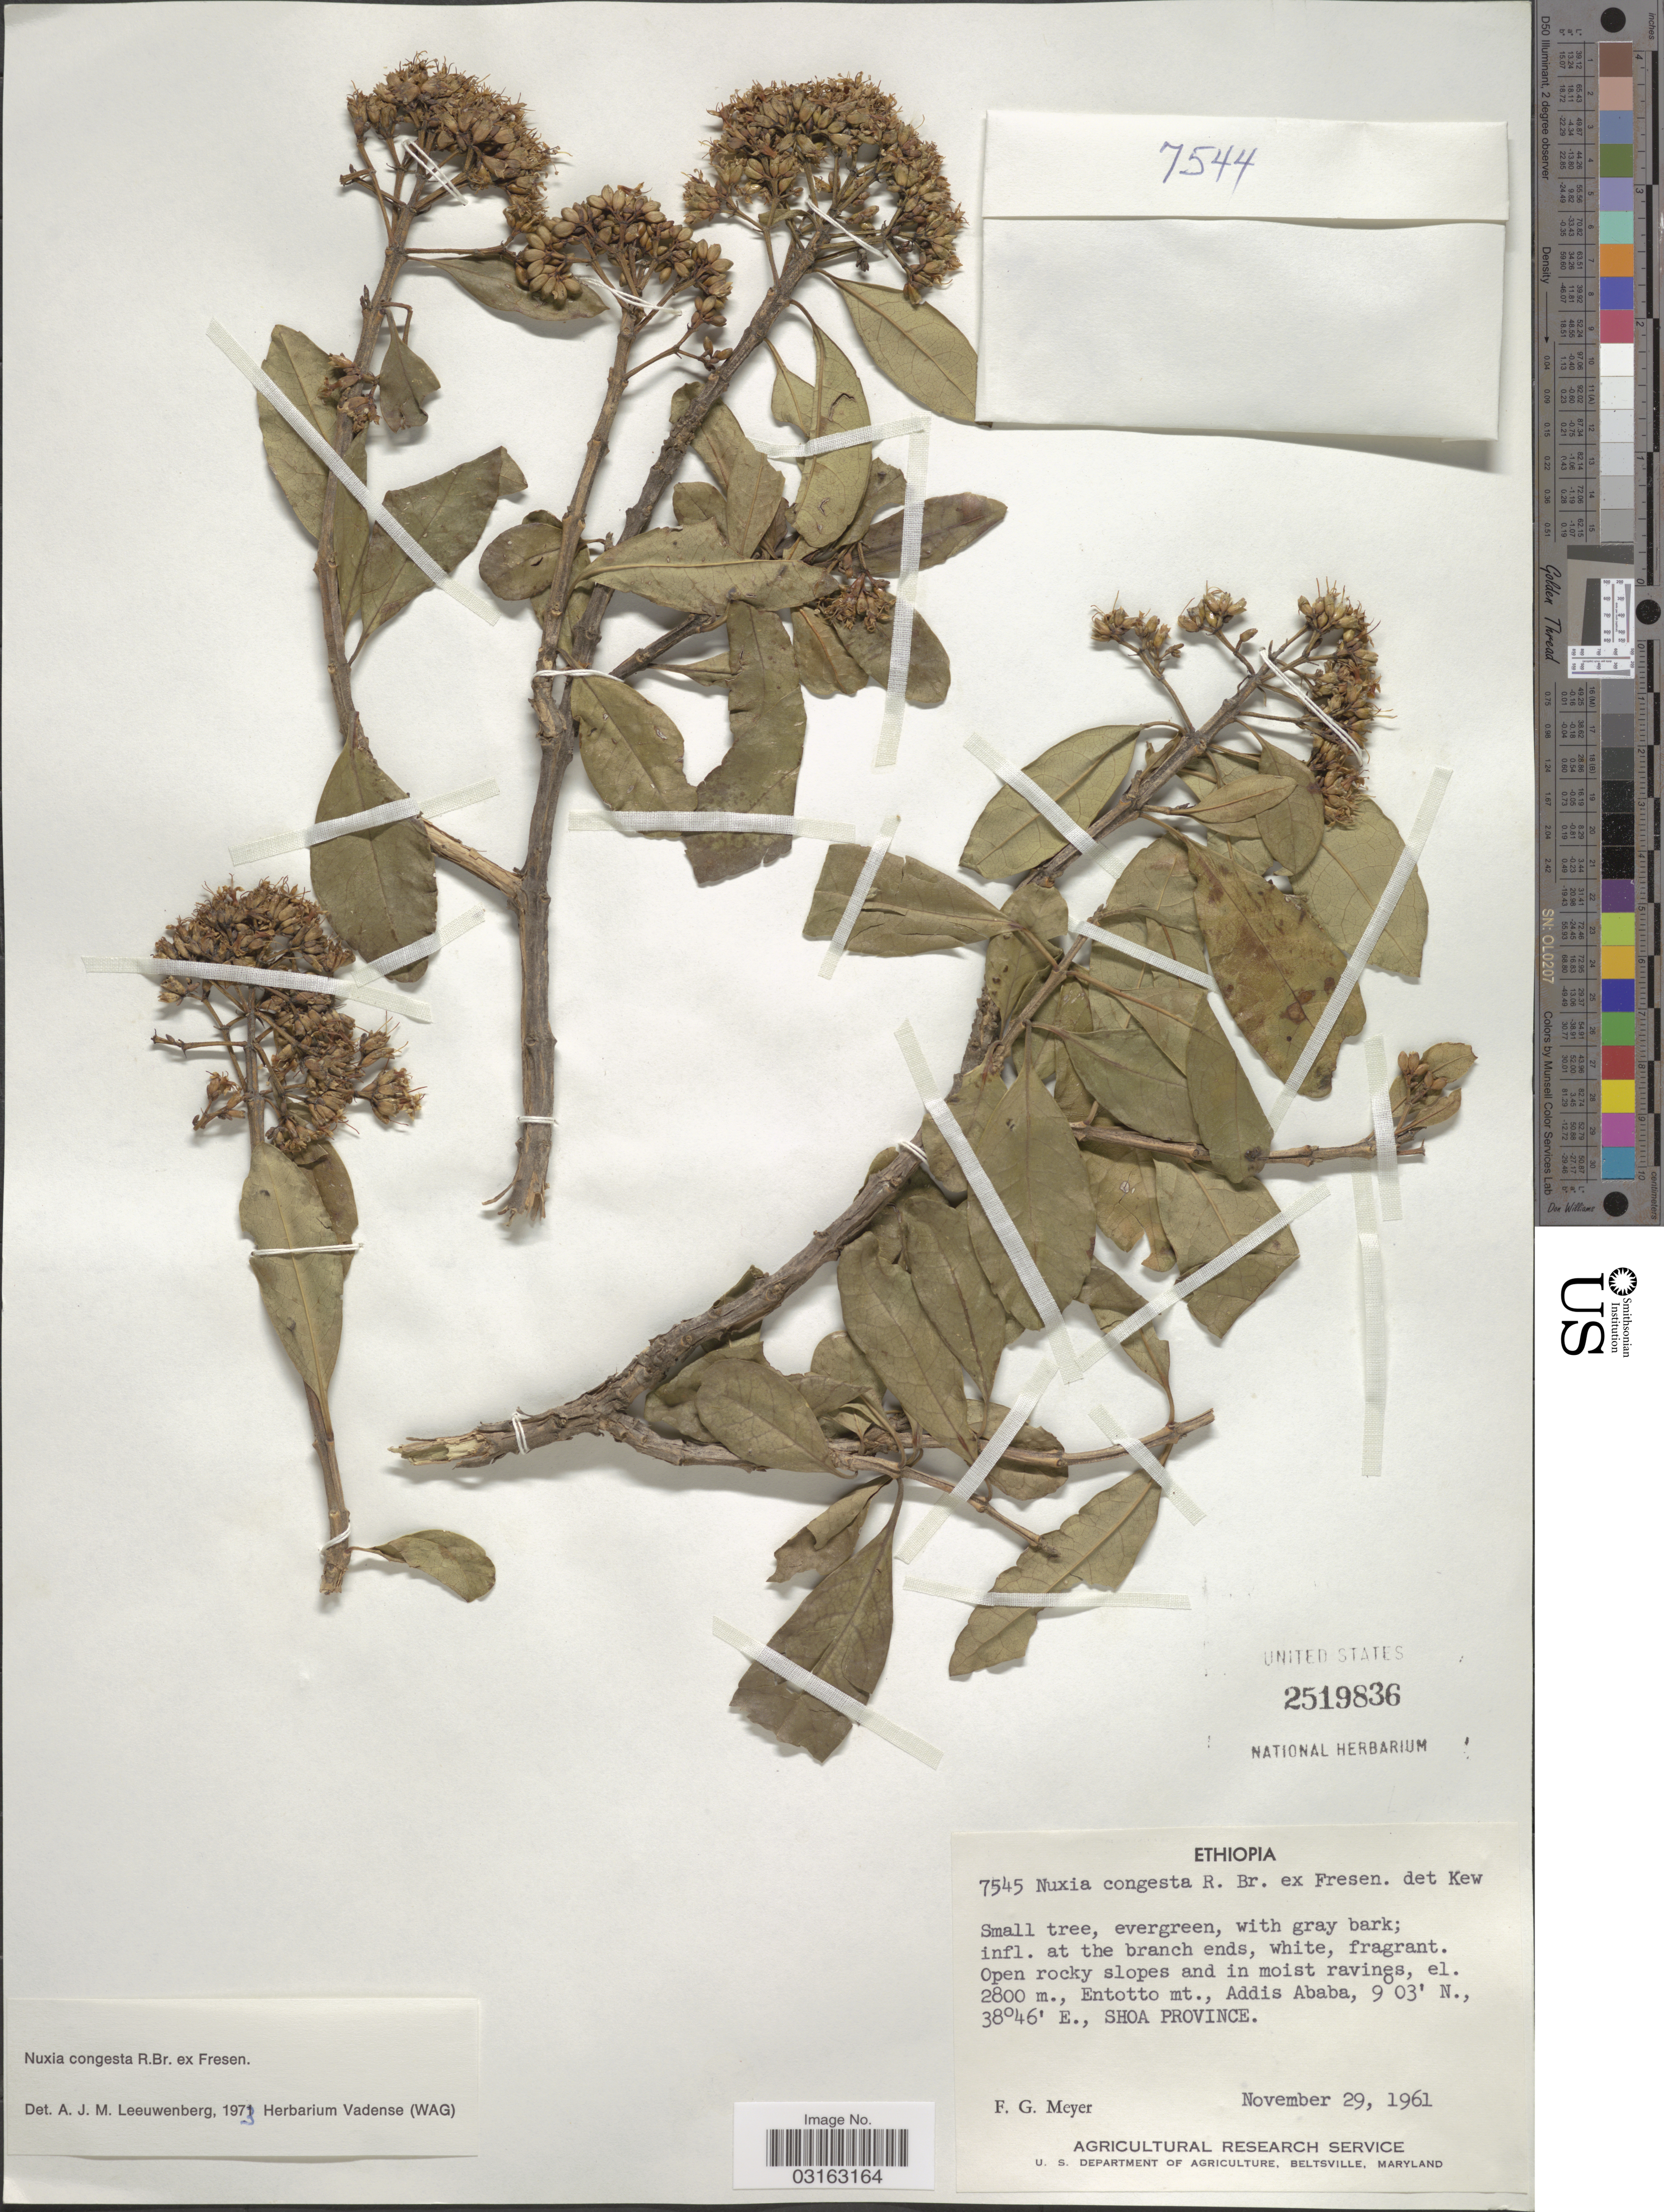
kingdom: Plantae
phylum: Tracheophyta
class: Magnoliopsida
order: Lamiales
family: Stilbaceae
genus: Nuxia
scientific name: Nuxia congesta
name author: R. Br. ex Fresen.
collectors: F. G. Meyer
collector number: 7545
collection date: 1961-11-29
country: Ethiopia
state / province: Addis Ababa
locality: Entotto mt., Addis Ababa, Shoa Province.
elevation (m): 2800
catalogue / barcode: US 2519836